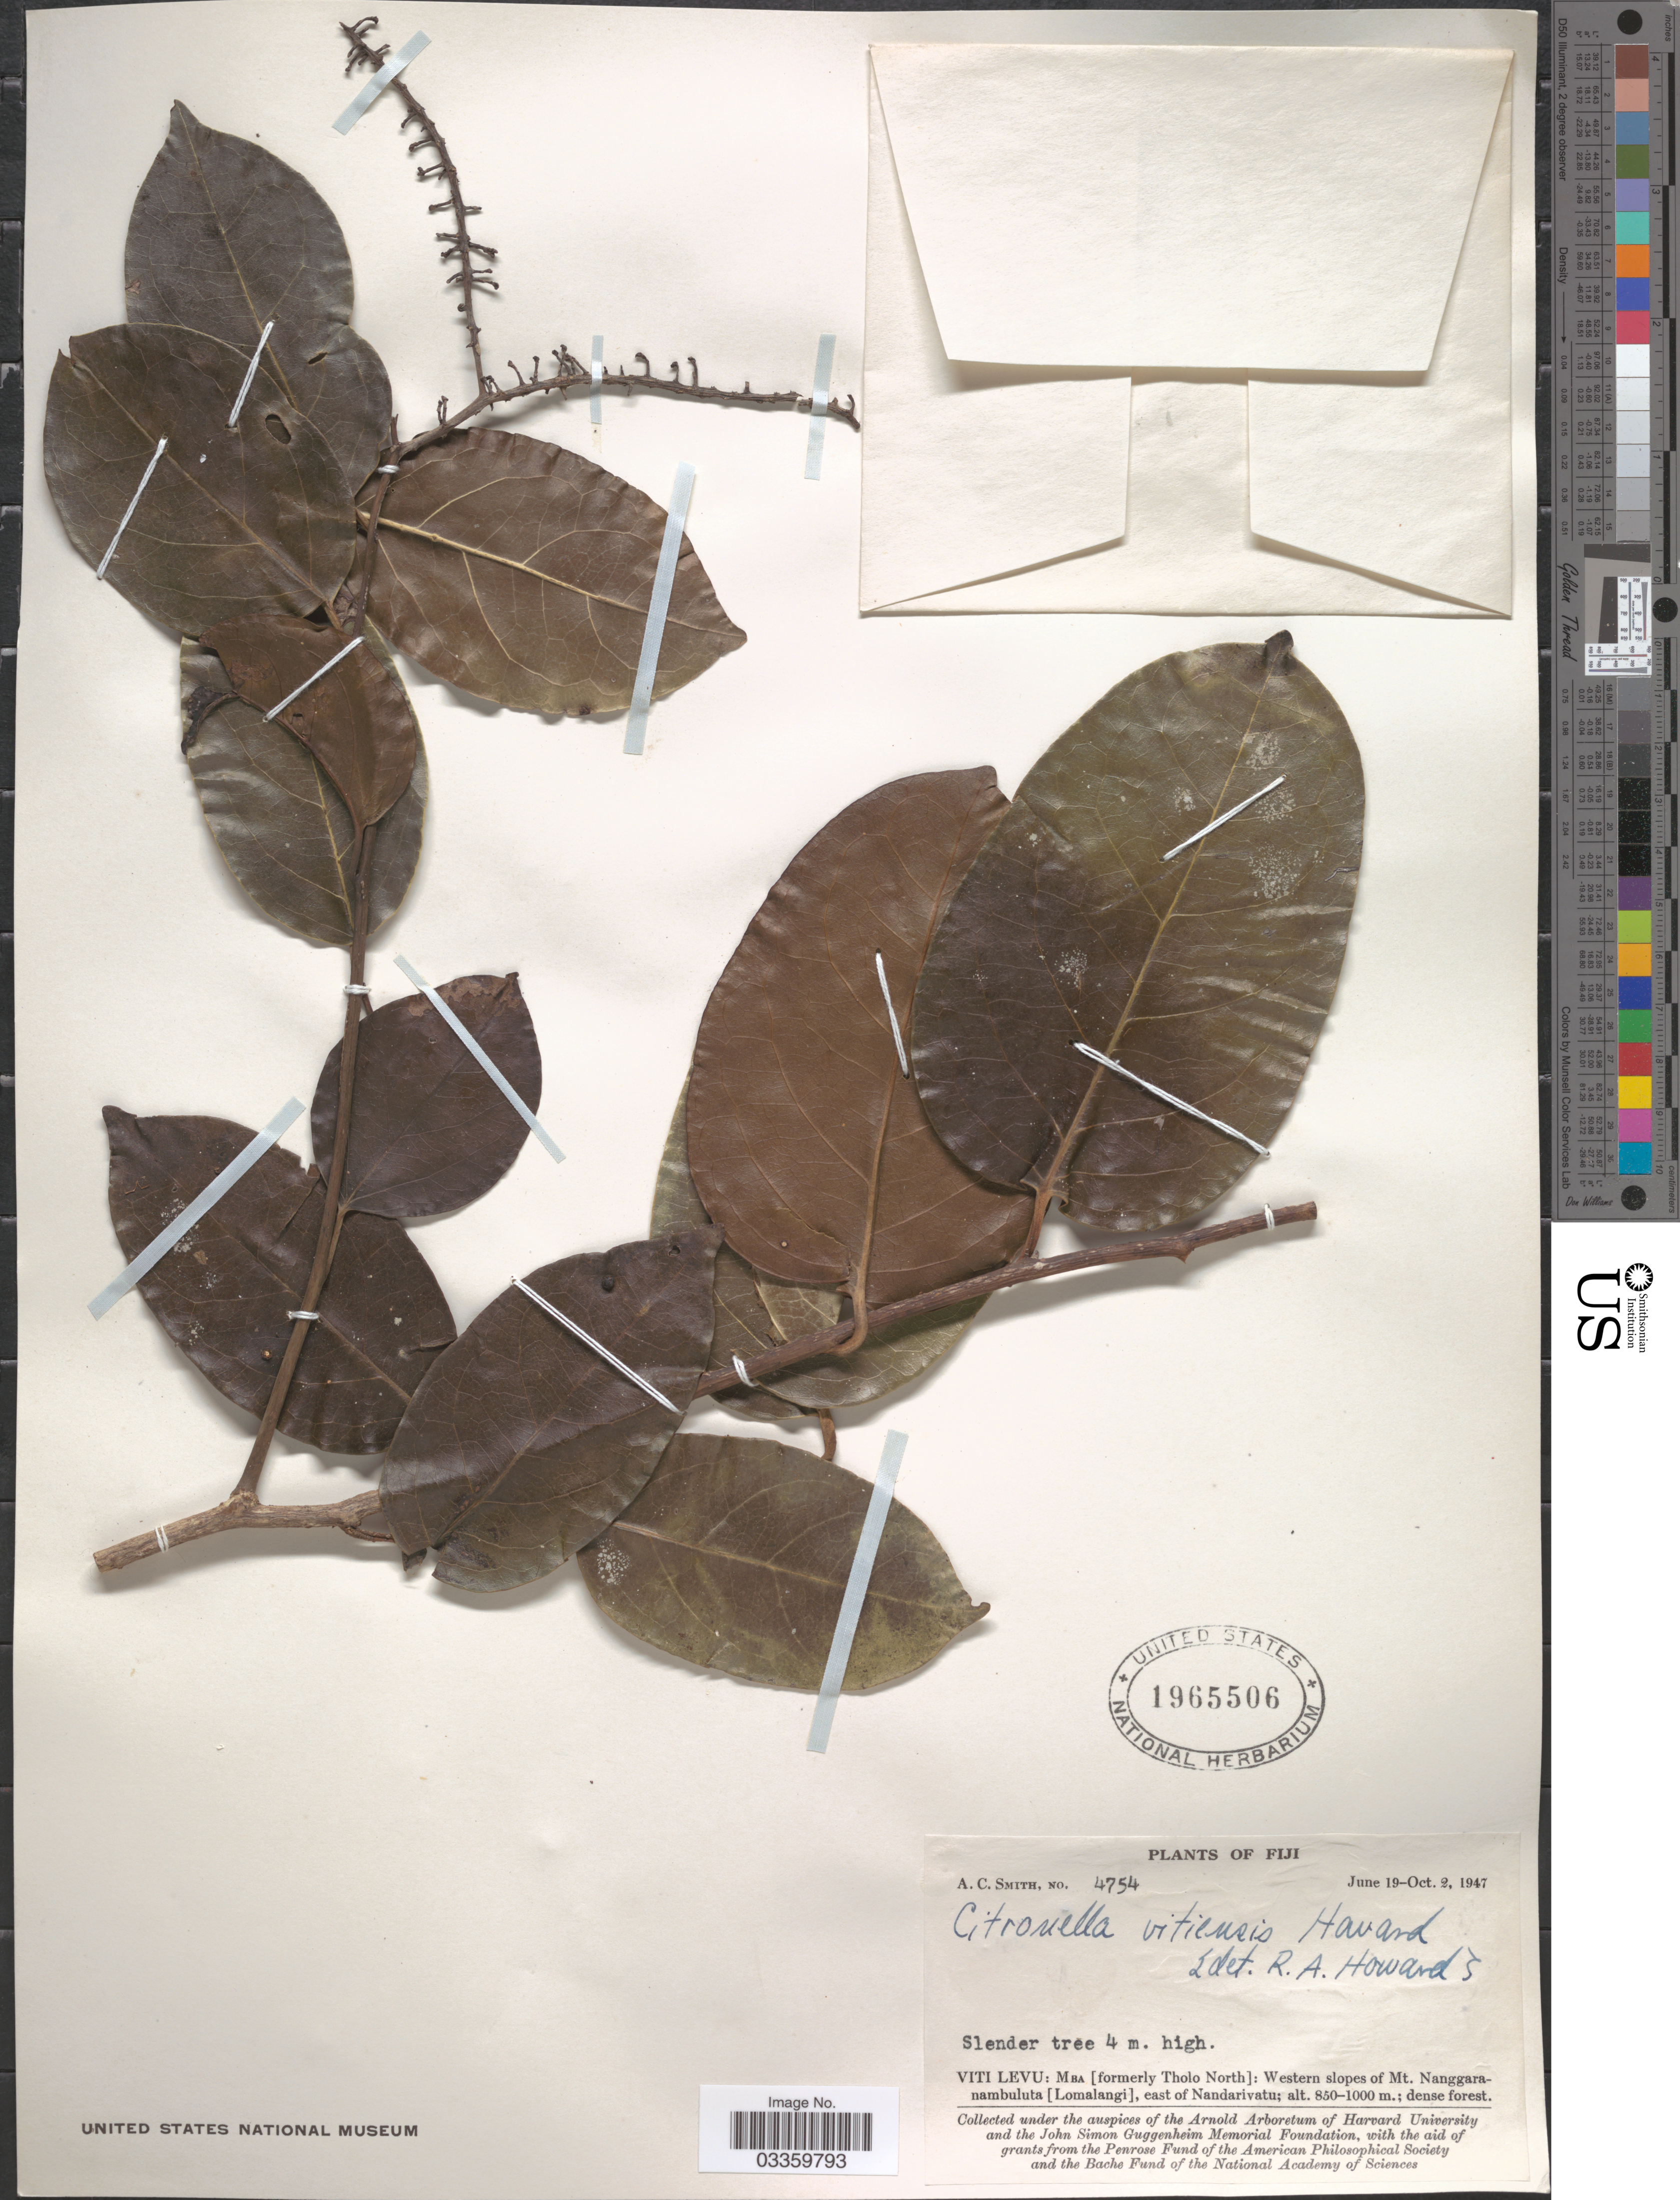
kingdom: Plantae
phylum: Tracheophyta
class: Magnoliopsida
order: Cardiopteridales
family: Cardiopteridaceae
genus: Citronella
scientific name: Citronella vitiensis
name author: R.A. Howard in A.C. Sm.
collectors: A. C. Smith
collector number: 4754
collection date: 1947-06-19/1947-10-02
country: Fiji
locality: Viti Levu: MBA (formerly Tholo North): Western slopes of Mt. Nanggaranambuluta (Lomalangi), east of Nandarivatu.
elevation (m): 850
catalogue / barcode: US 1965506